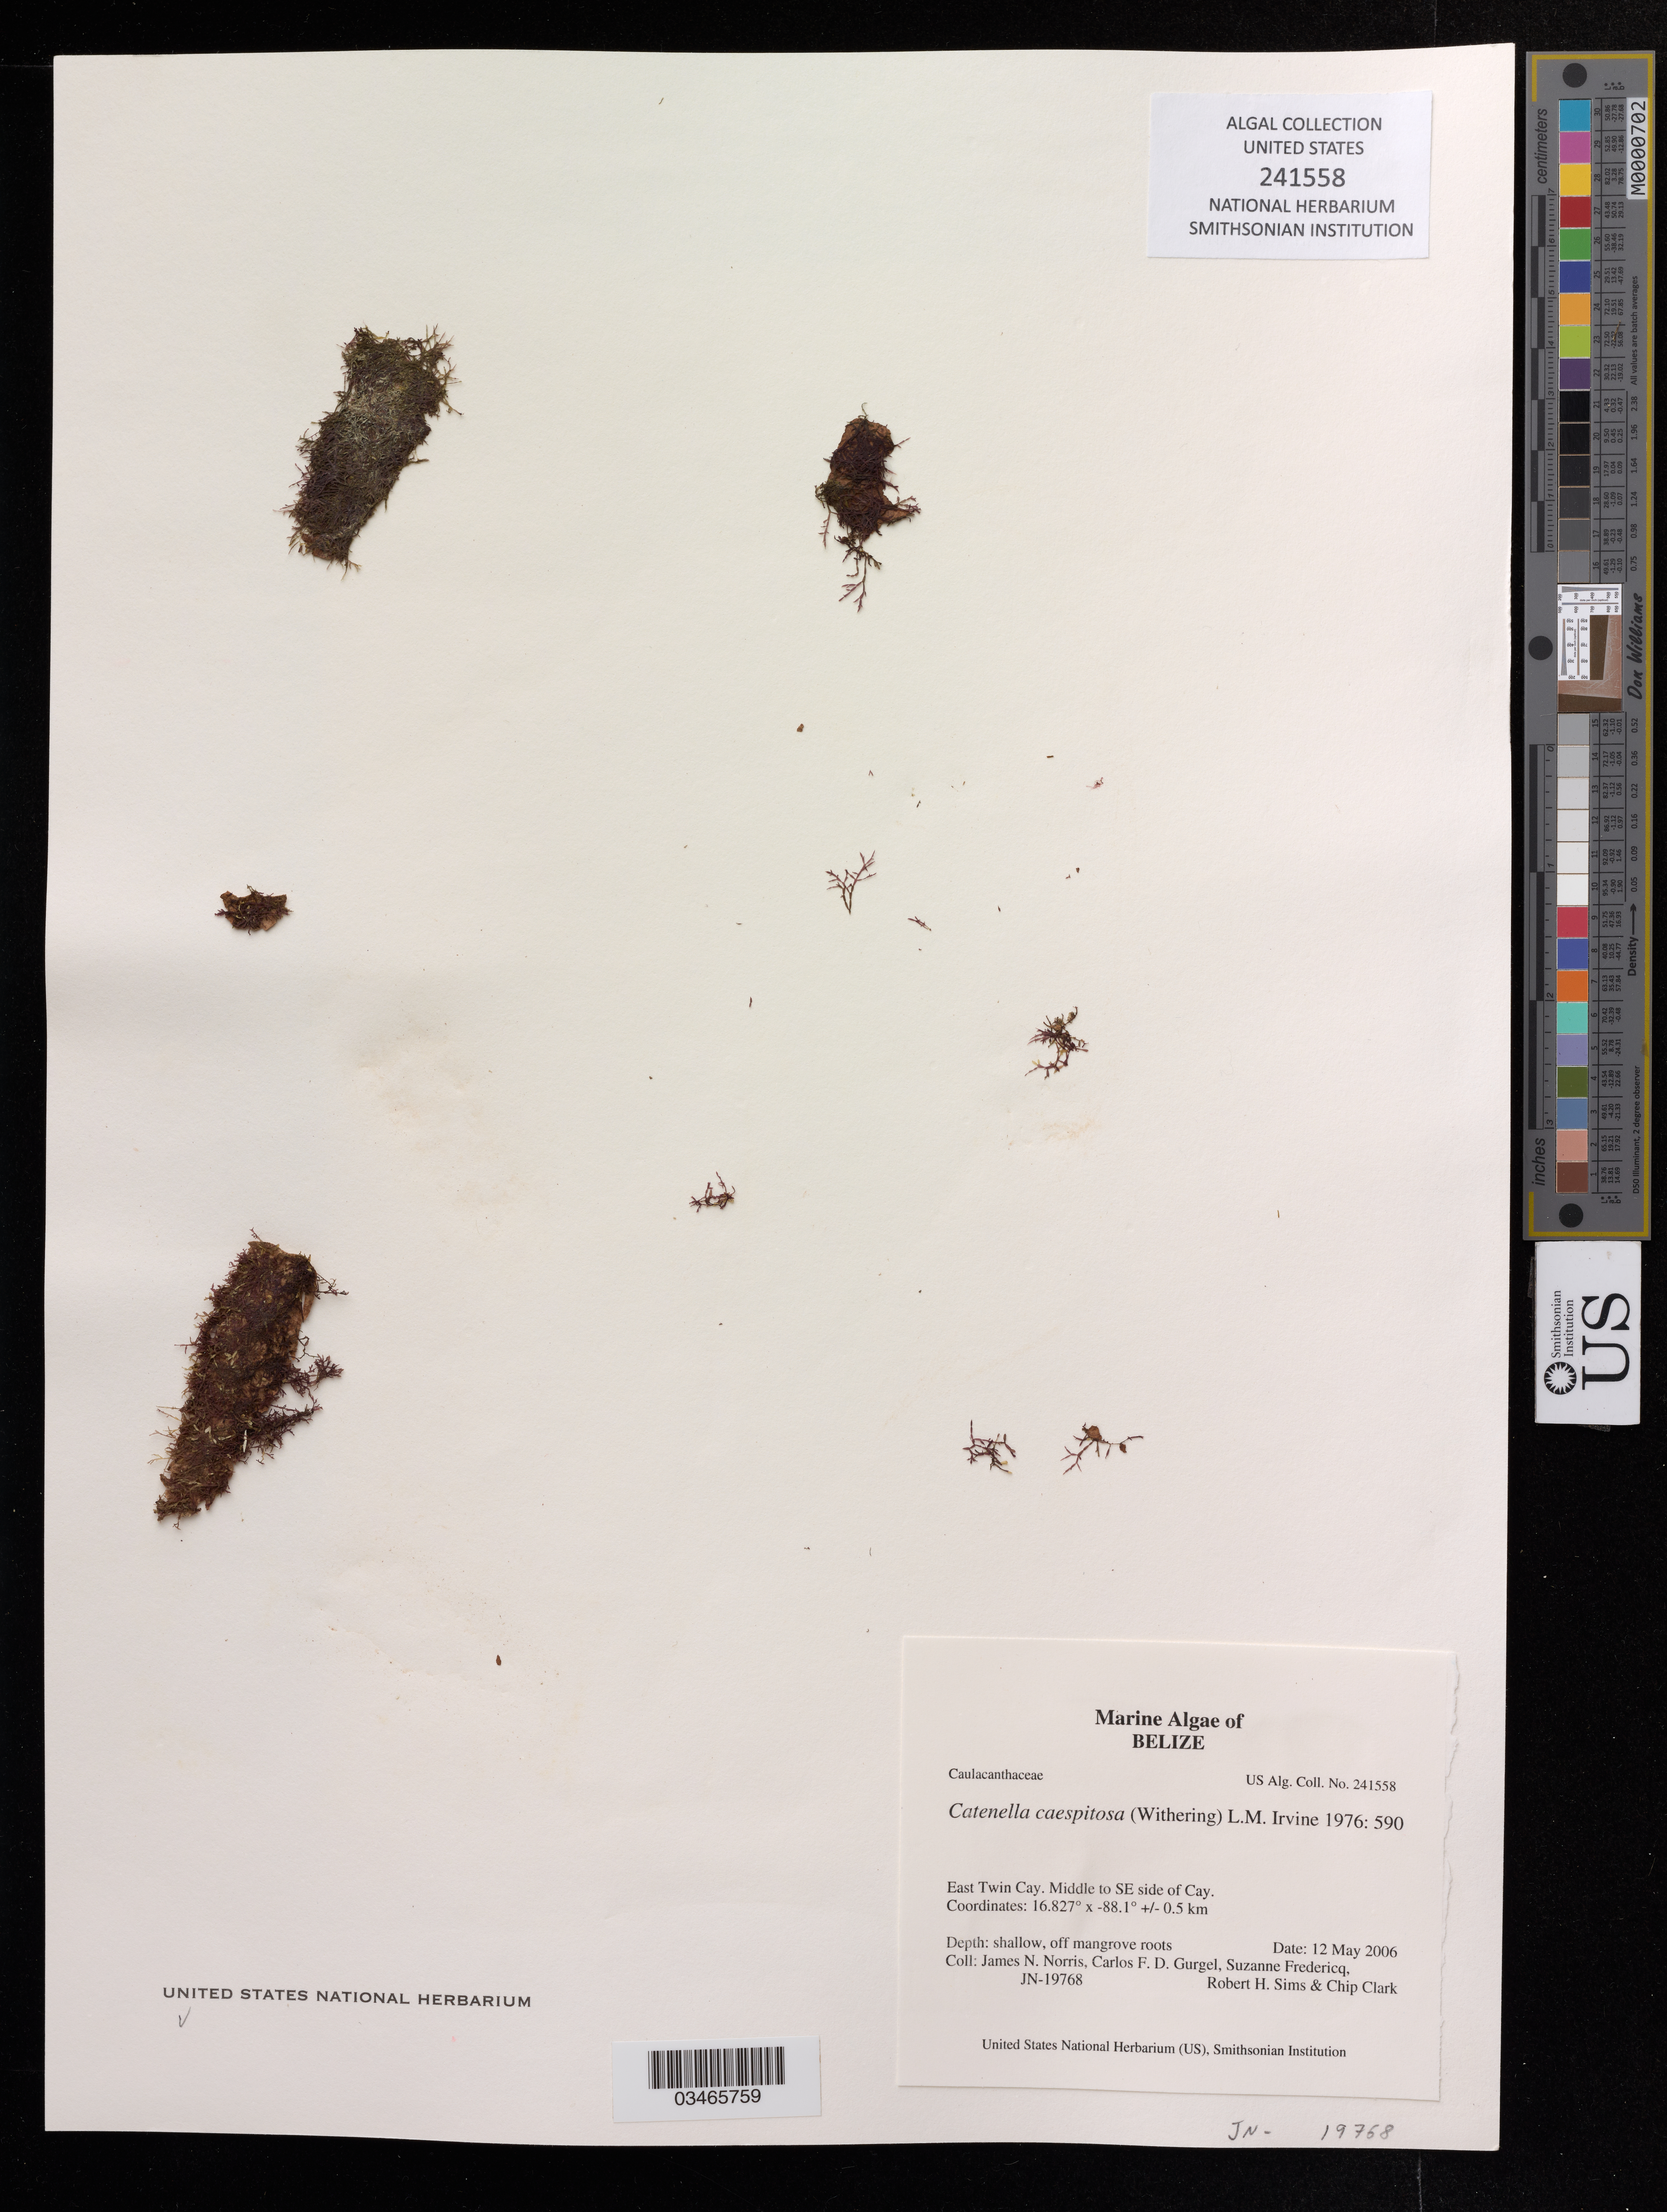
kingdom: Plantae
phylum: Rhodophyta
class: Florideophyceae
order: Gigartinales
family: Caulacanthaceae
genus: Catenella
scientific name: Catenella caespitosa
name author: (With.) L.M. Irvine in Parke & P.S. Dixon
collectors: J. Norris, C. Gurgel, S. Fredericq & R. H. Sims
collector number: JN-19768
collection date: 2006-05-12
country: Belize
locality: Twin Cay, Middle to SE side of Cay.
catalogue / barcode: US 241558